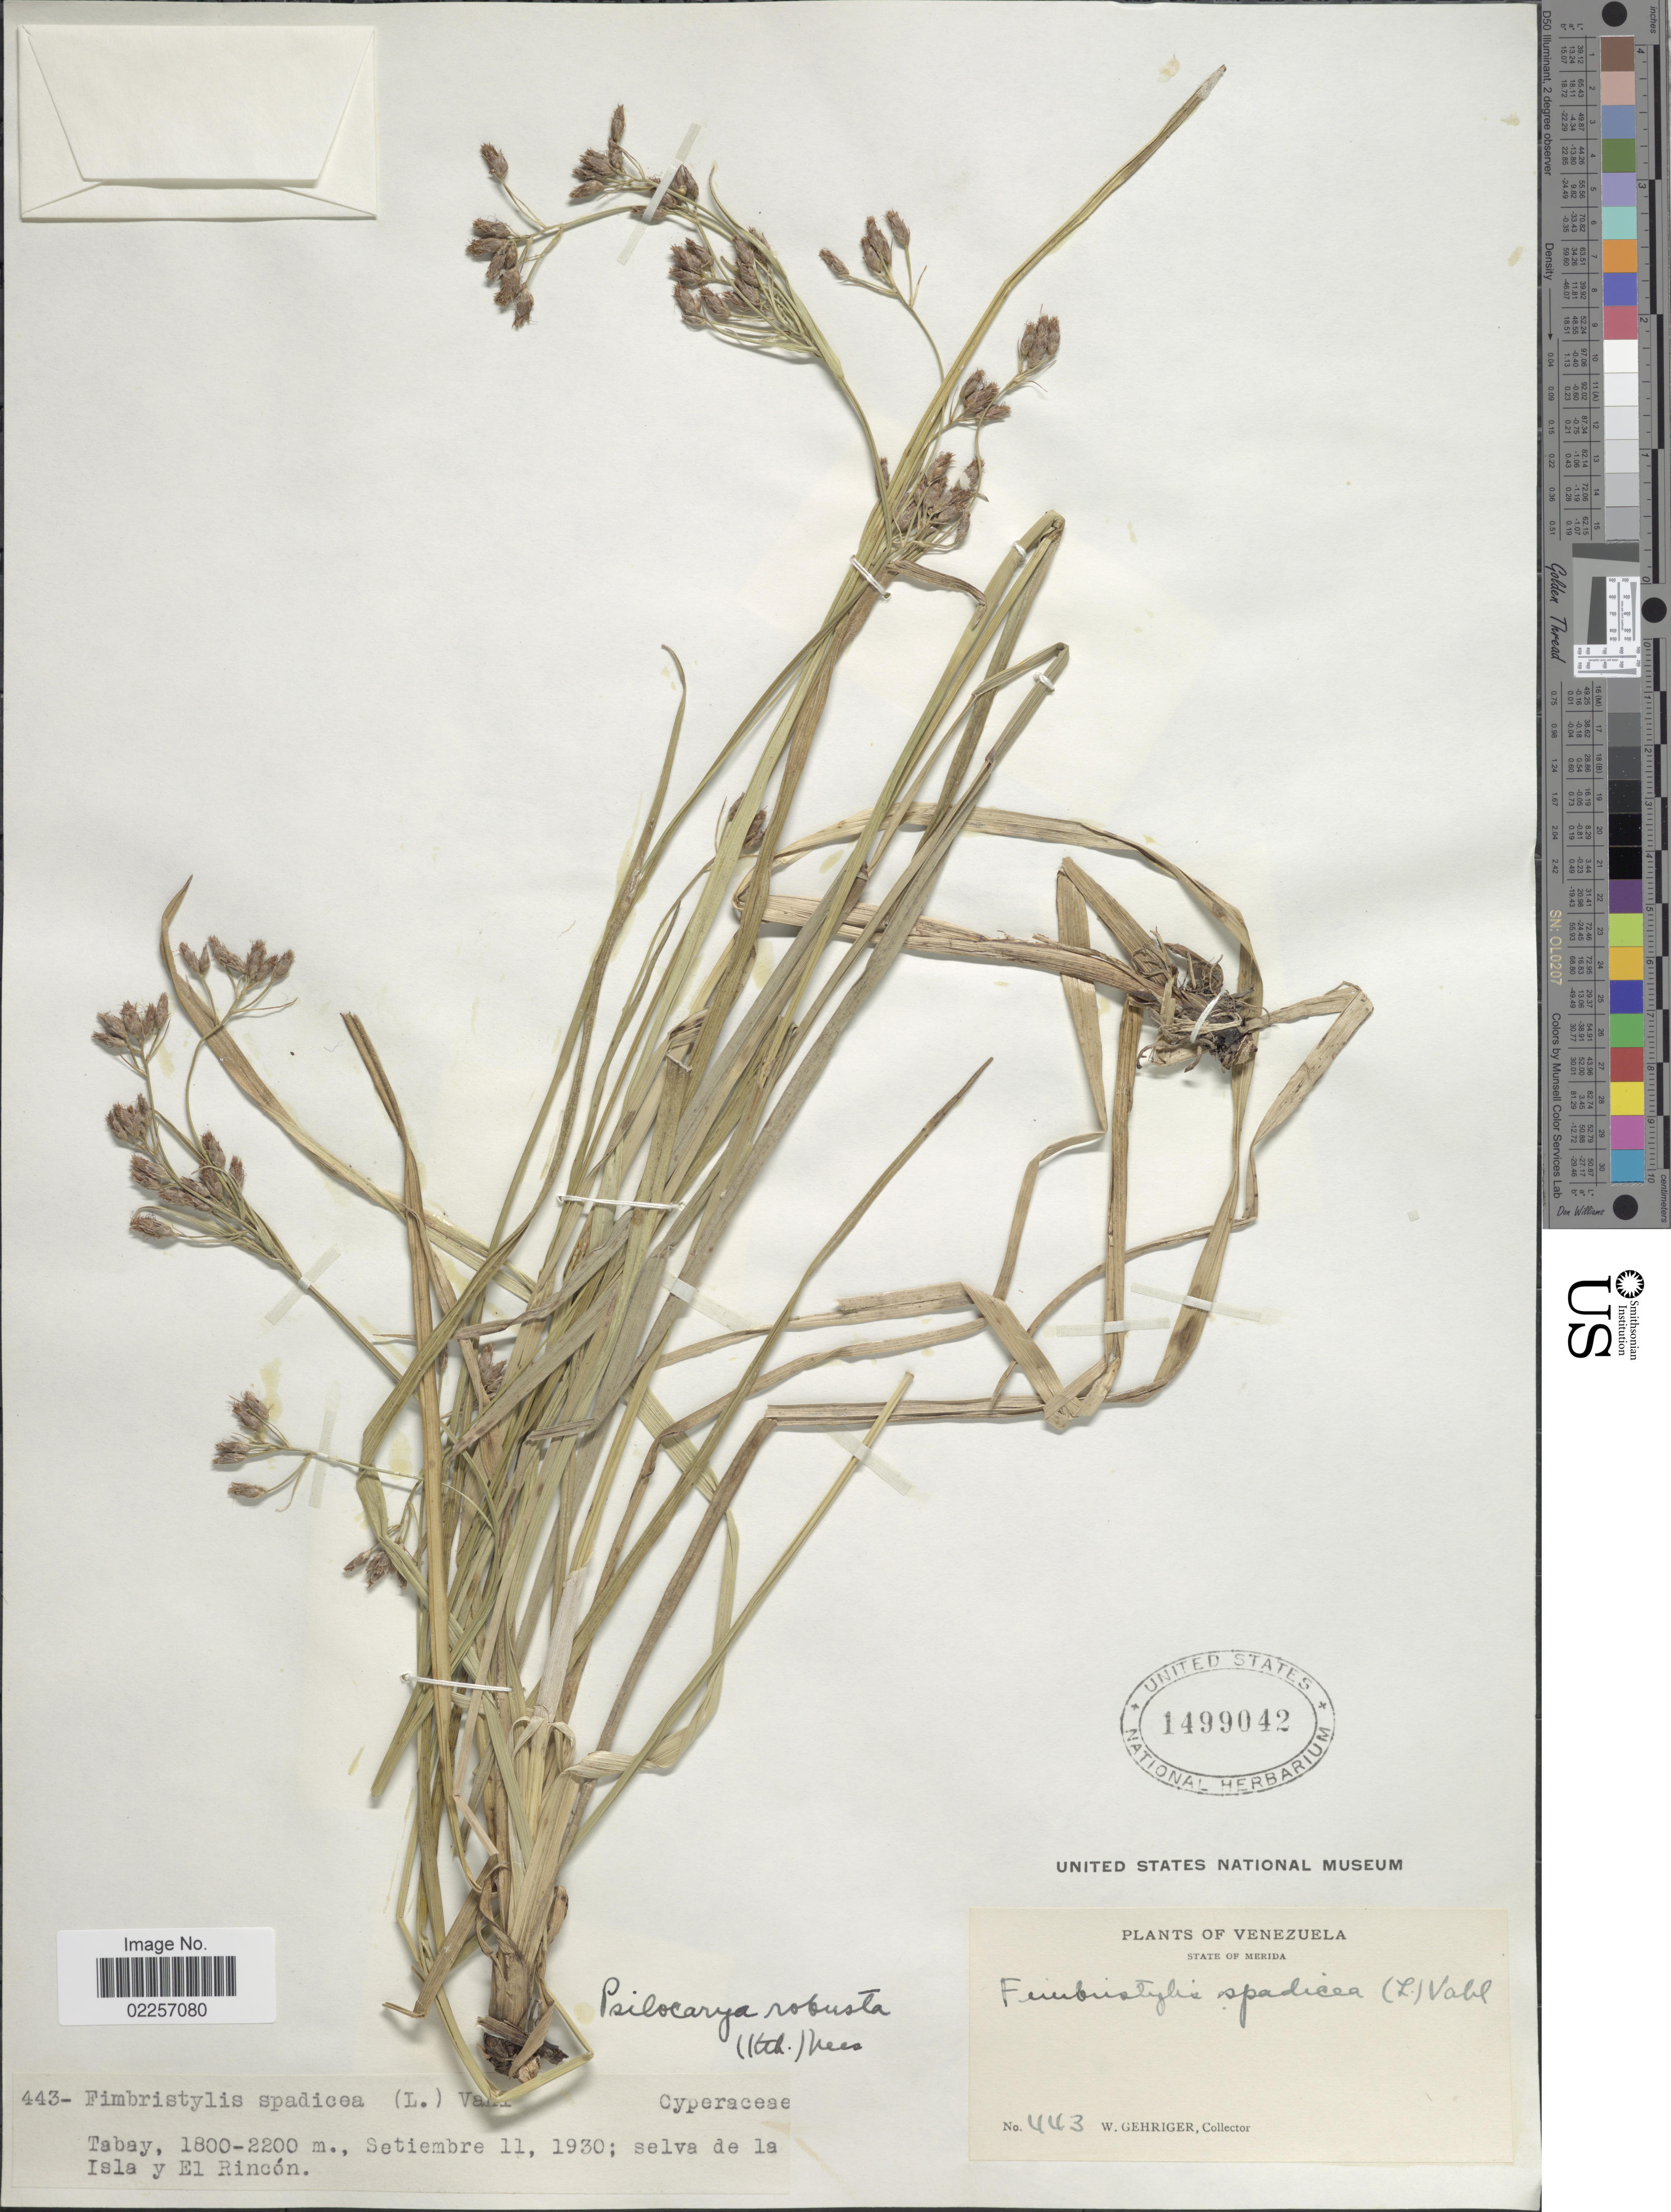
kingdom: Plantae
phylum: Tracheophyta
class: Liliopsida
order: Poales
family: Cyperaceae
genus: Rhynchospora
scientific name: Rhynchospora robusta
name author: (Kunth) Boeckeler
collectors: W. Gehriger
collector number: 443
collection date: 1930-09-11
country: Venezuela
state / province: Mérida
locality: Tabay; selva de la Isla y El Rincon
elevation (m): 1800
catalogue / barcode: US 1499042